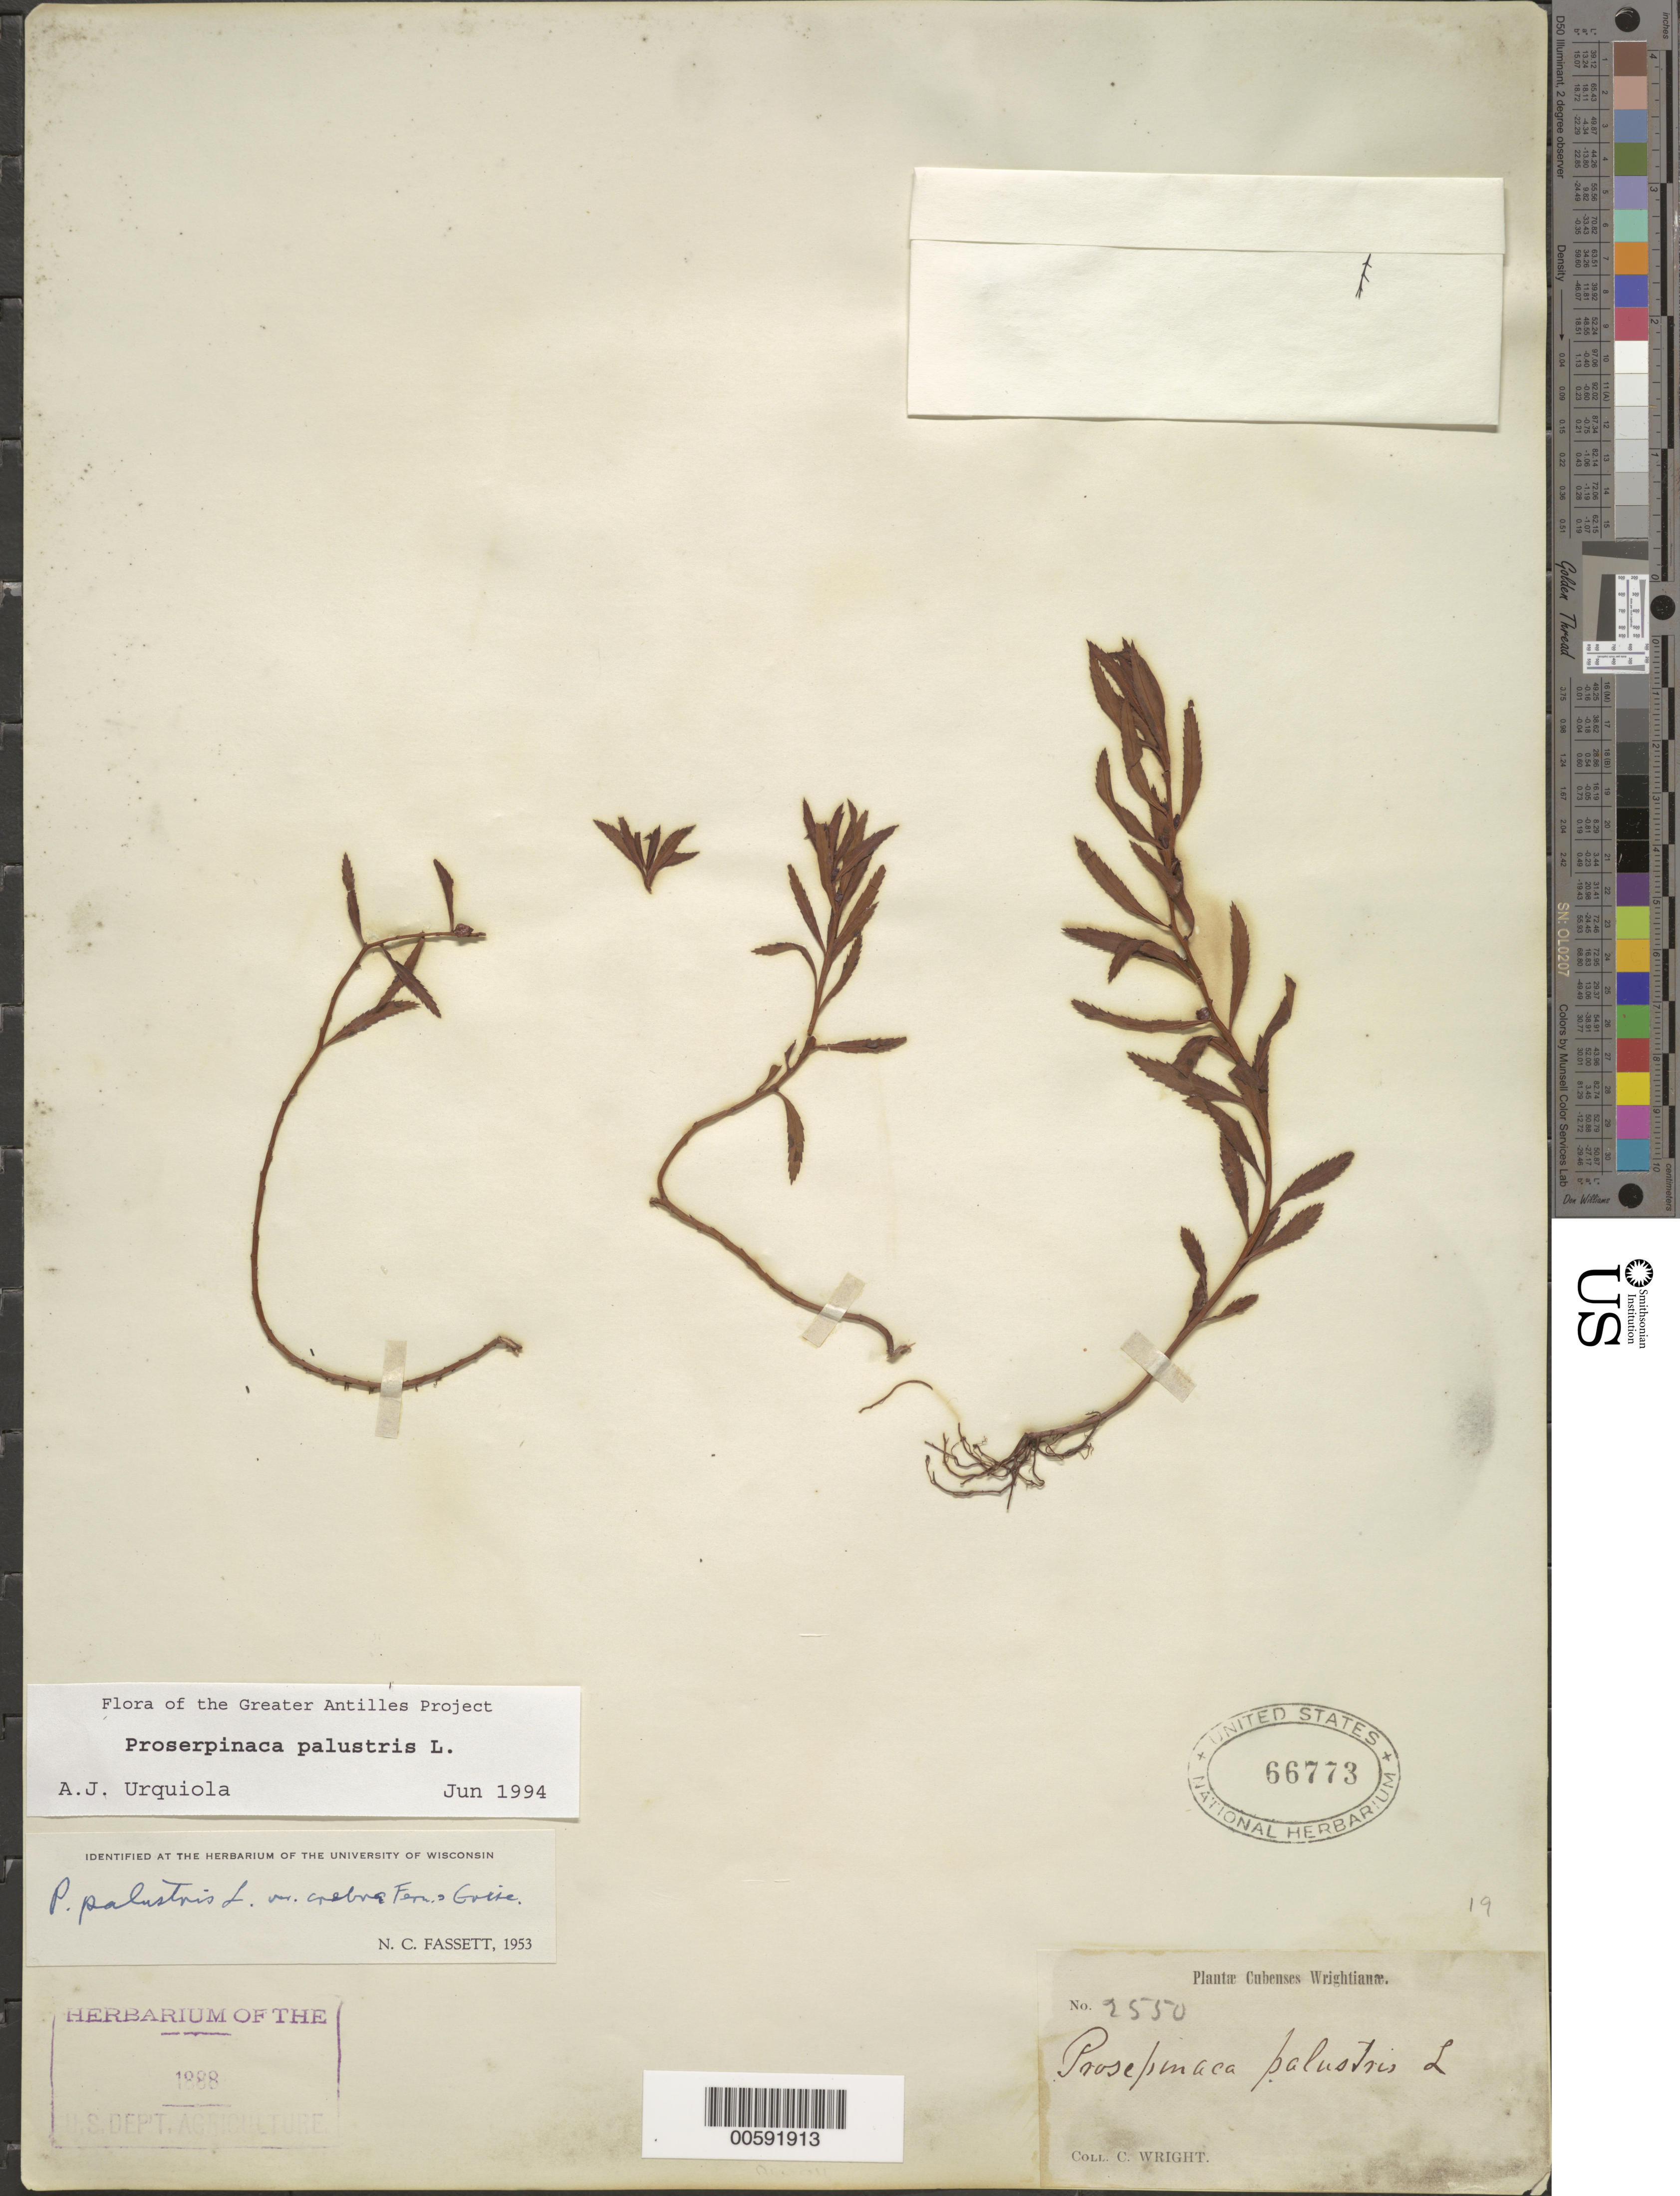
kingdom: Plantae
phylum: Tracheophyta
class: Magnoliopsida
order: Saxifragales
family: Haloragaceae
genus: Proserpinaca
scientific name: Proserpinaca palustris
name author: L.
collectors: C. Wright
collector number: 2550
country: Cuba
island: Greater Antilles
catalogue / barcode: US 66773